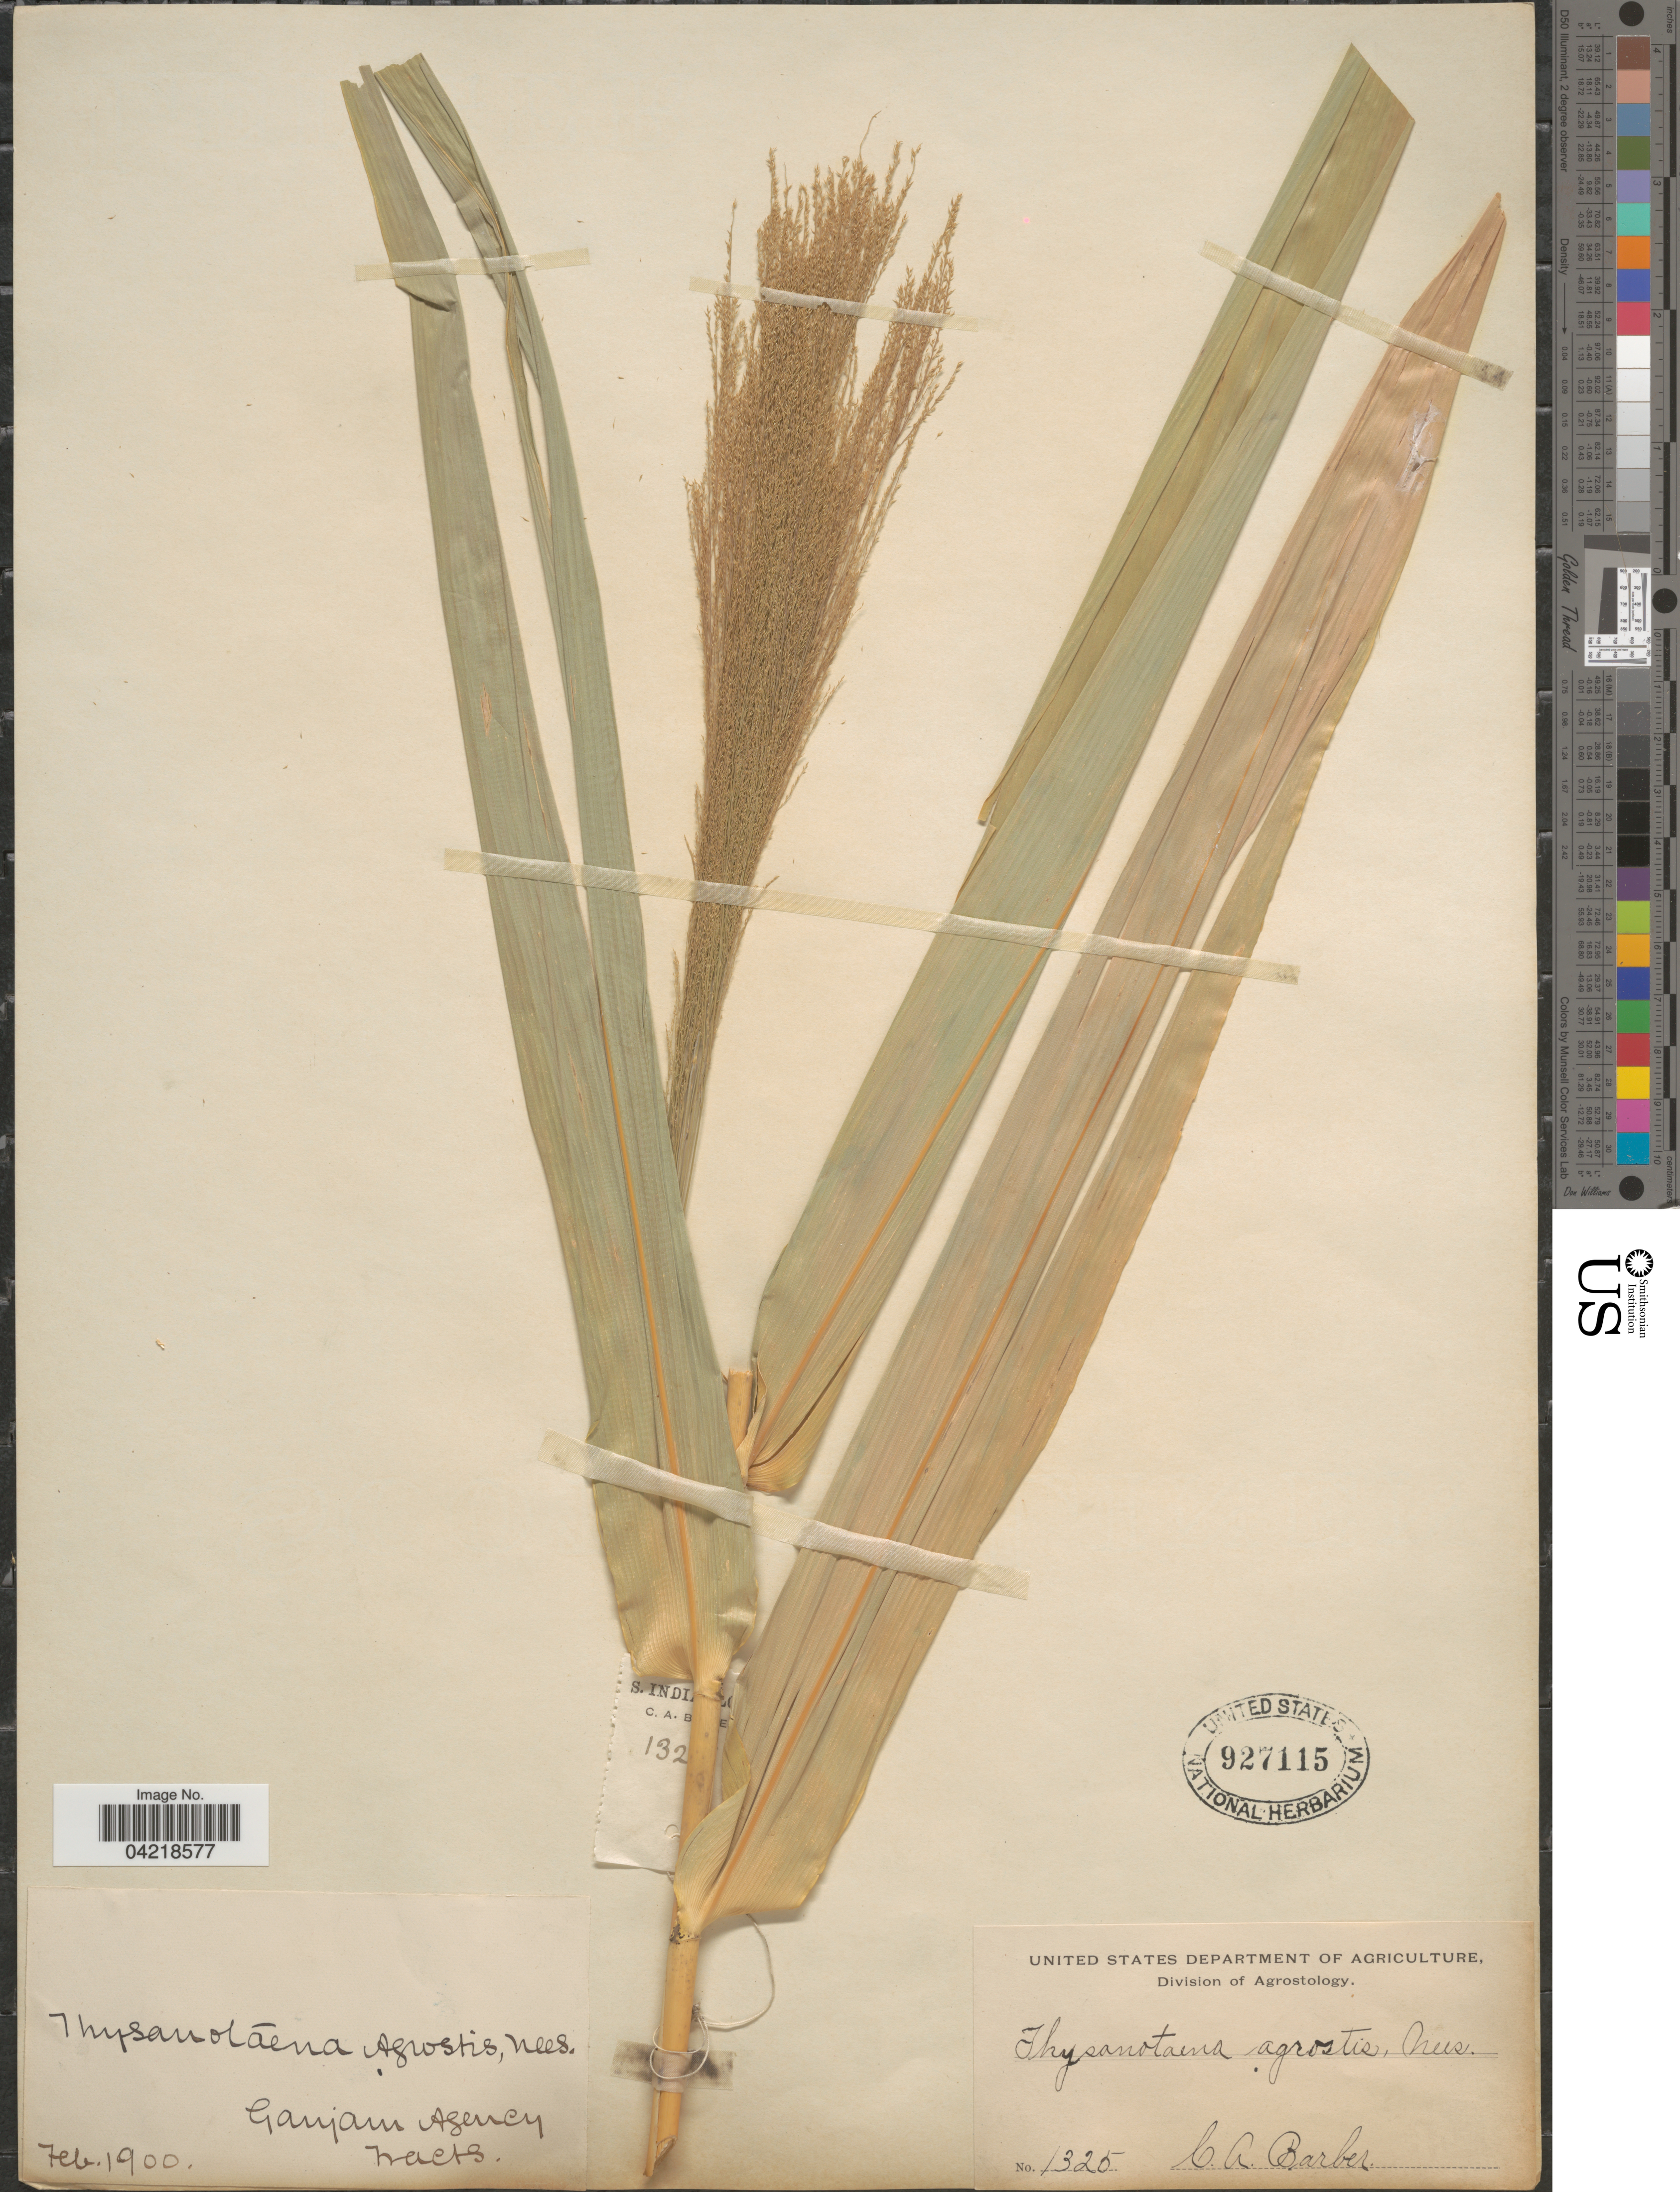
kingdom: Plantae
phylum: Tracheophyta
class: Liliopsida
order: Poales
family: Poaceae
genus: Thysanolaena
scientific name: Thysanolaena latifolia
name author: (Roxb. ex Hornem.) Honda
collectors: C. Barber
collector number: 1325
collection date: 1900-02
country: India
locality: Ganjam Agency Tracts.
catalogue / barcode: US 927115